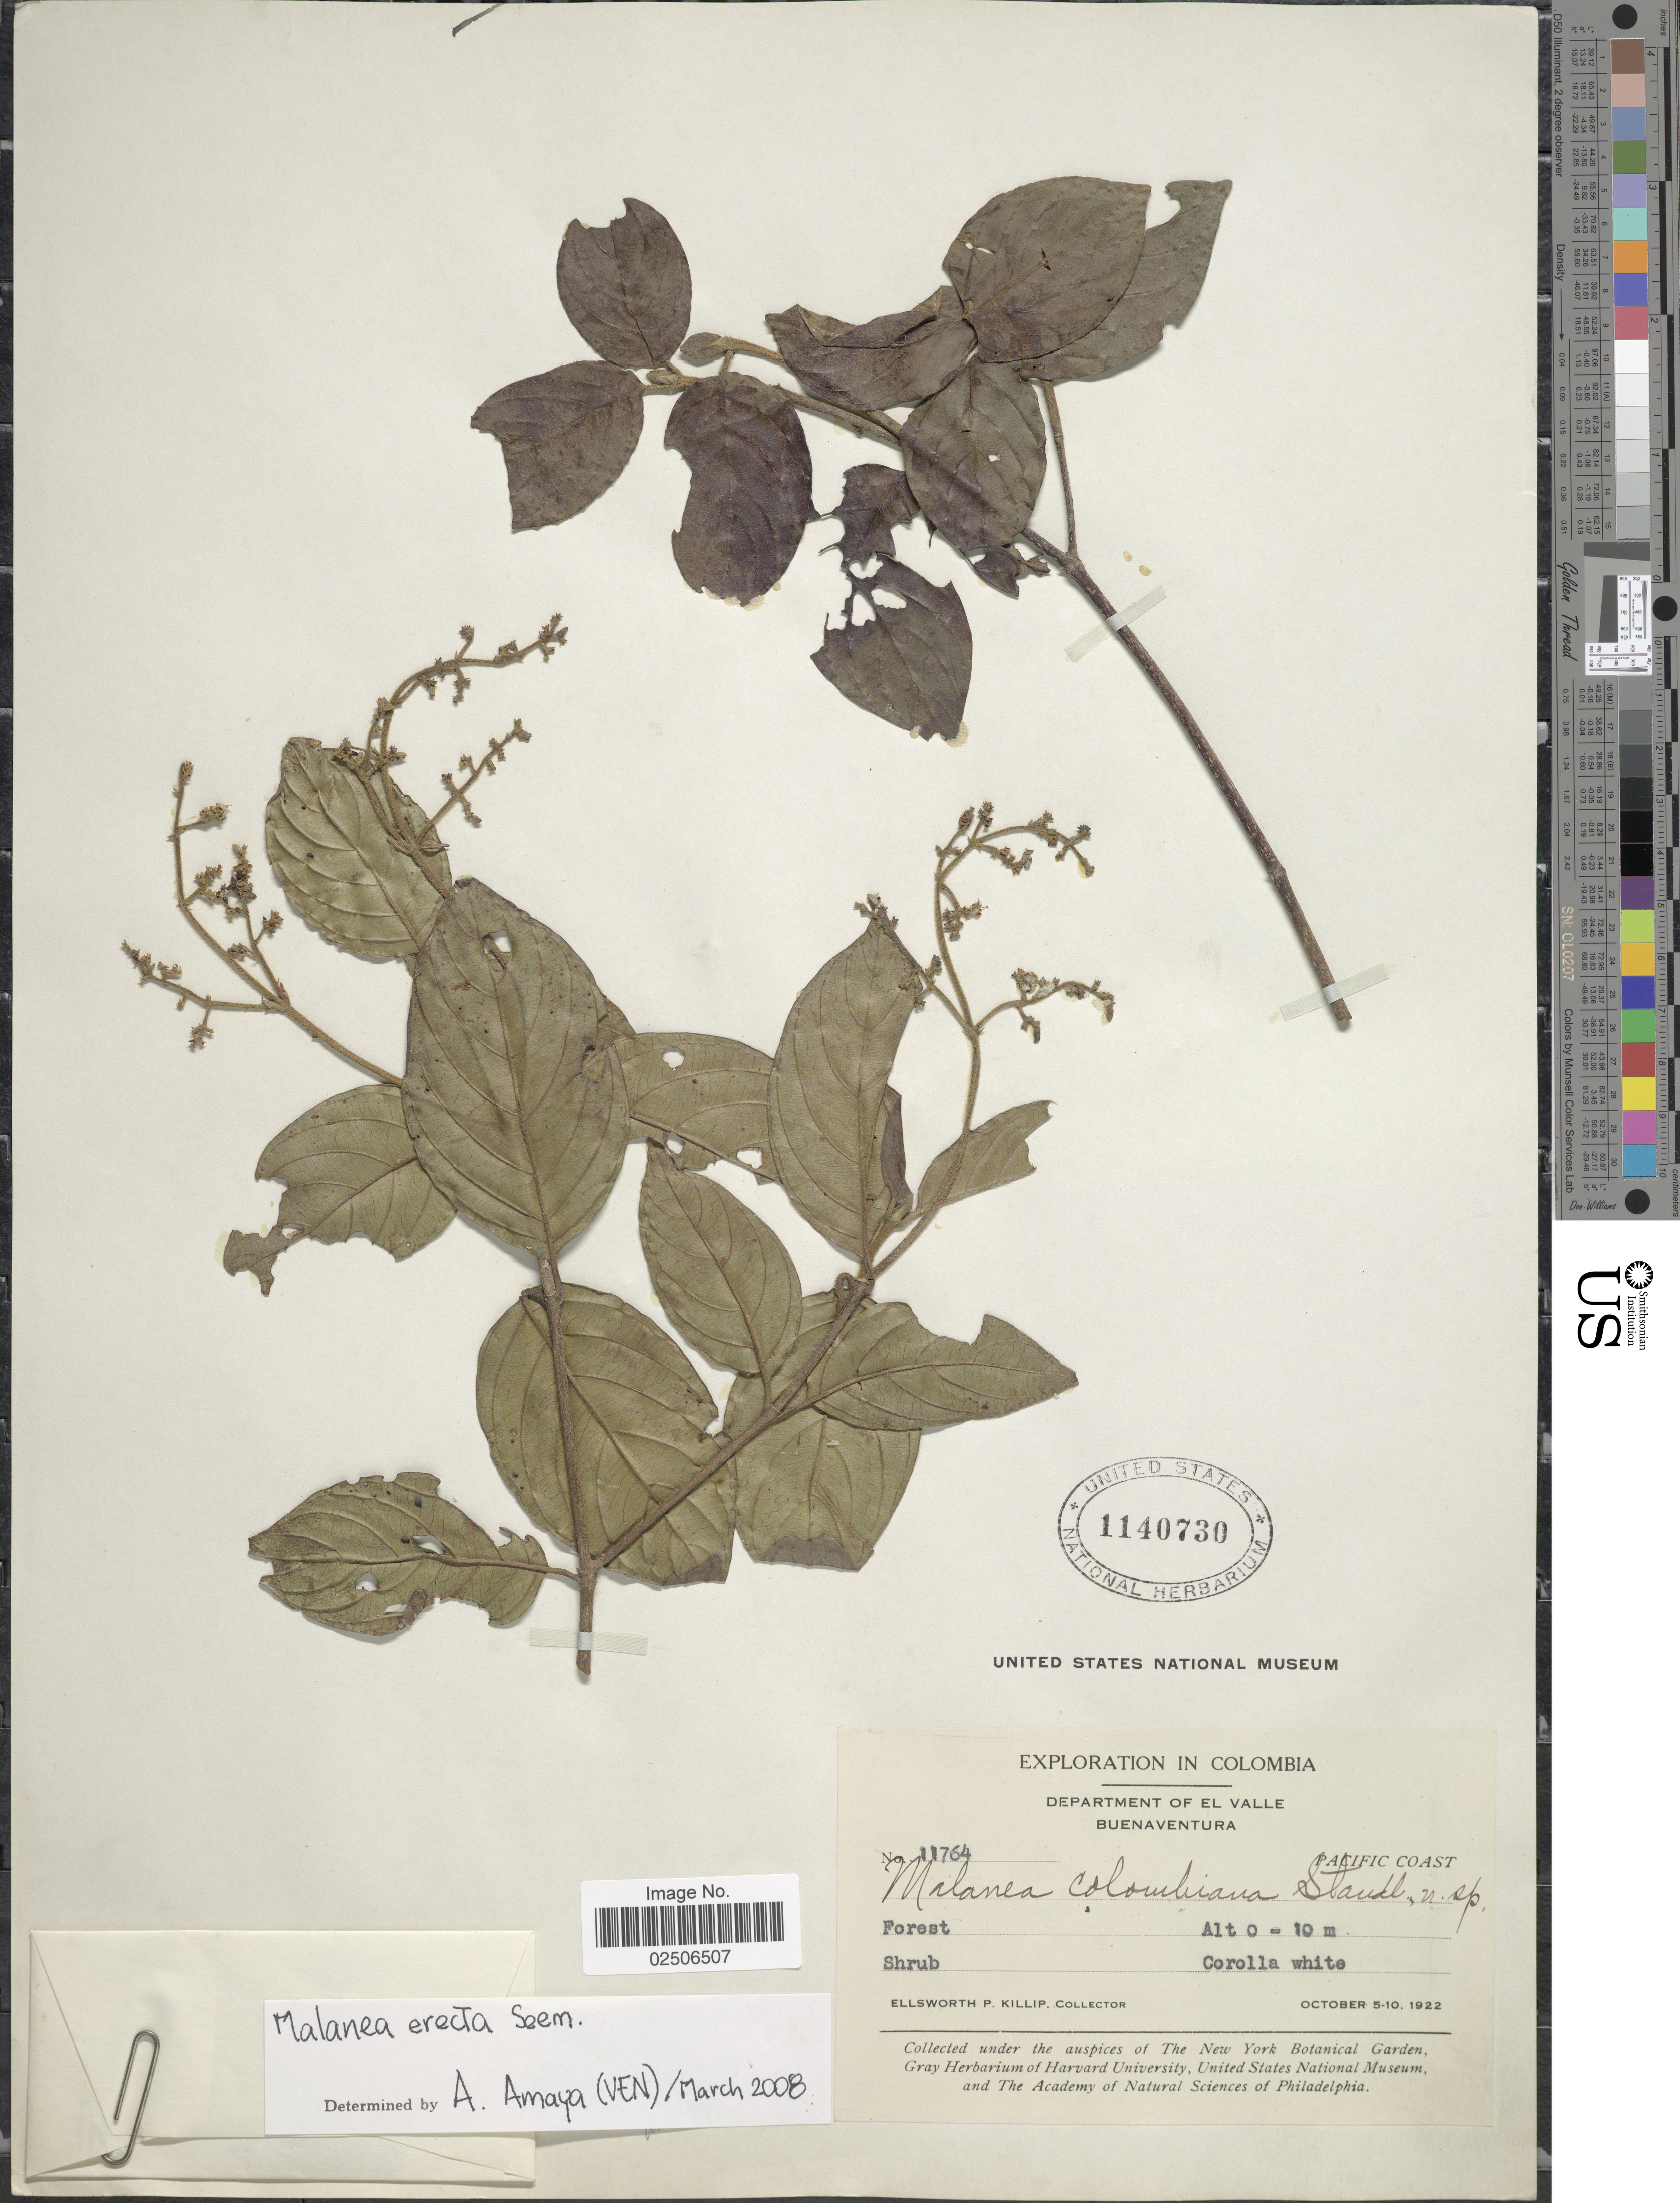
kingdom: Plantae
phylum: Tracheophyta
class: Magnoliopsida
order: Gentianales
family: Rubiaceae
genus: Malanea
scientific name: Malanea erecta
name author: Seem.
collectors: E. P. Killip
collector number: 11764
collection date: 1922-10-05/1922-10-10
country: Colombia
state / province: Valle del Cauca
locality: Department of El Valle, Buenaventura, Pacific Coast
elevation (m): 0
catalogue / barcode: US 1140730